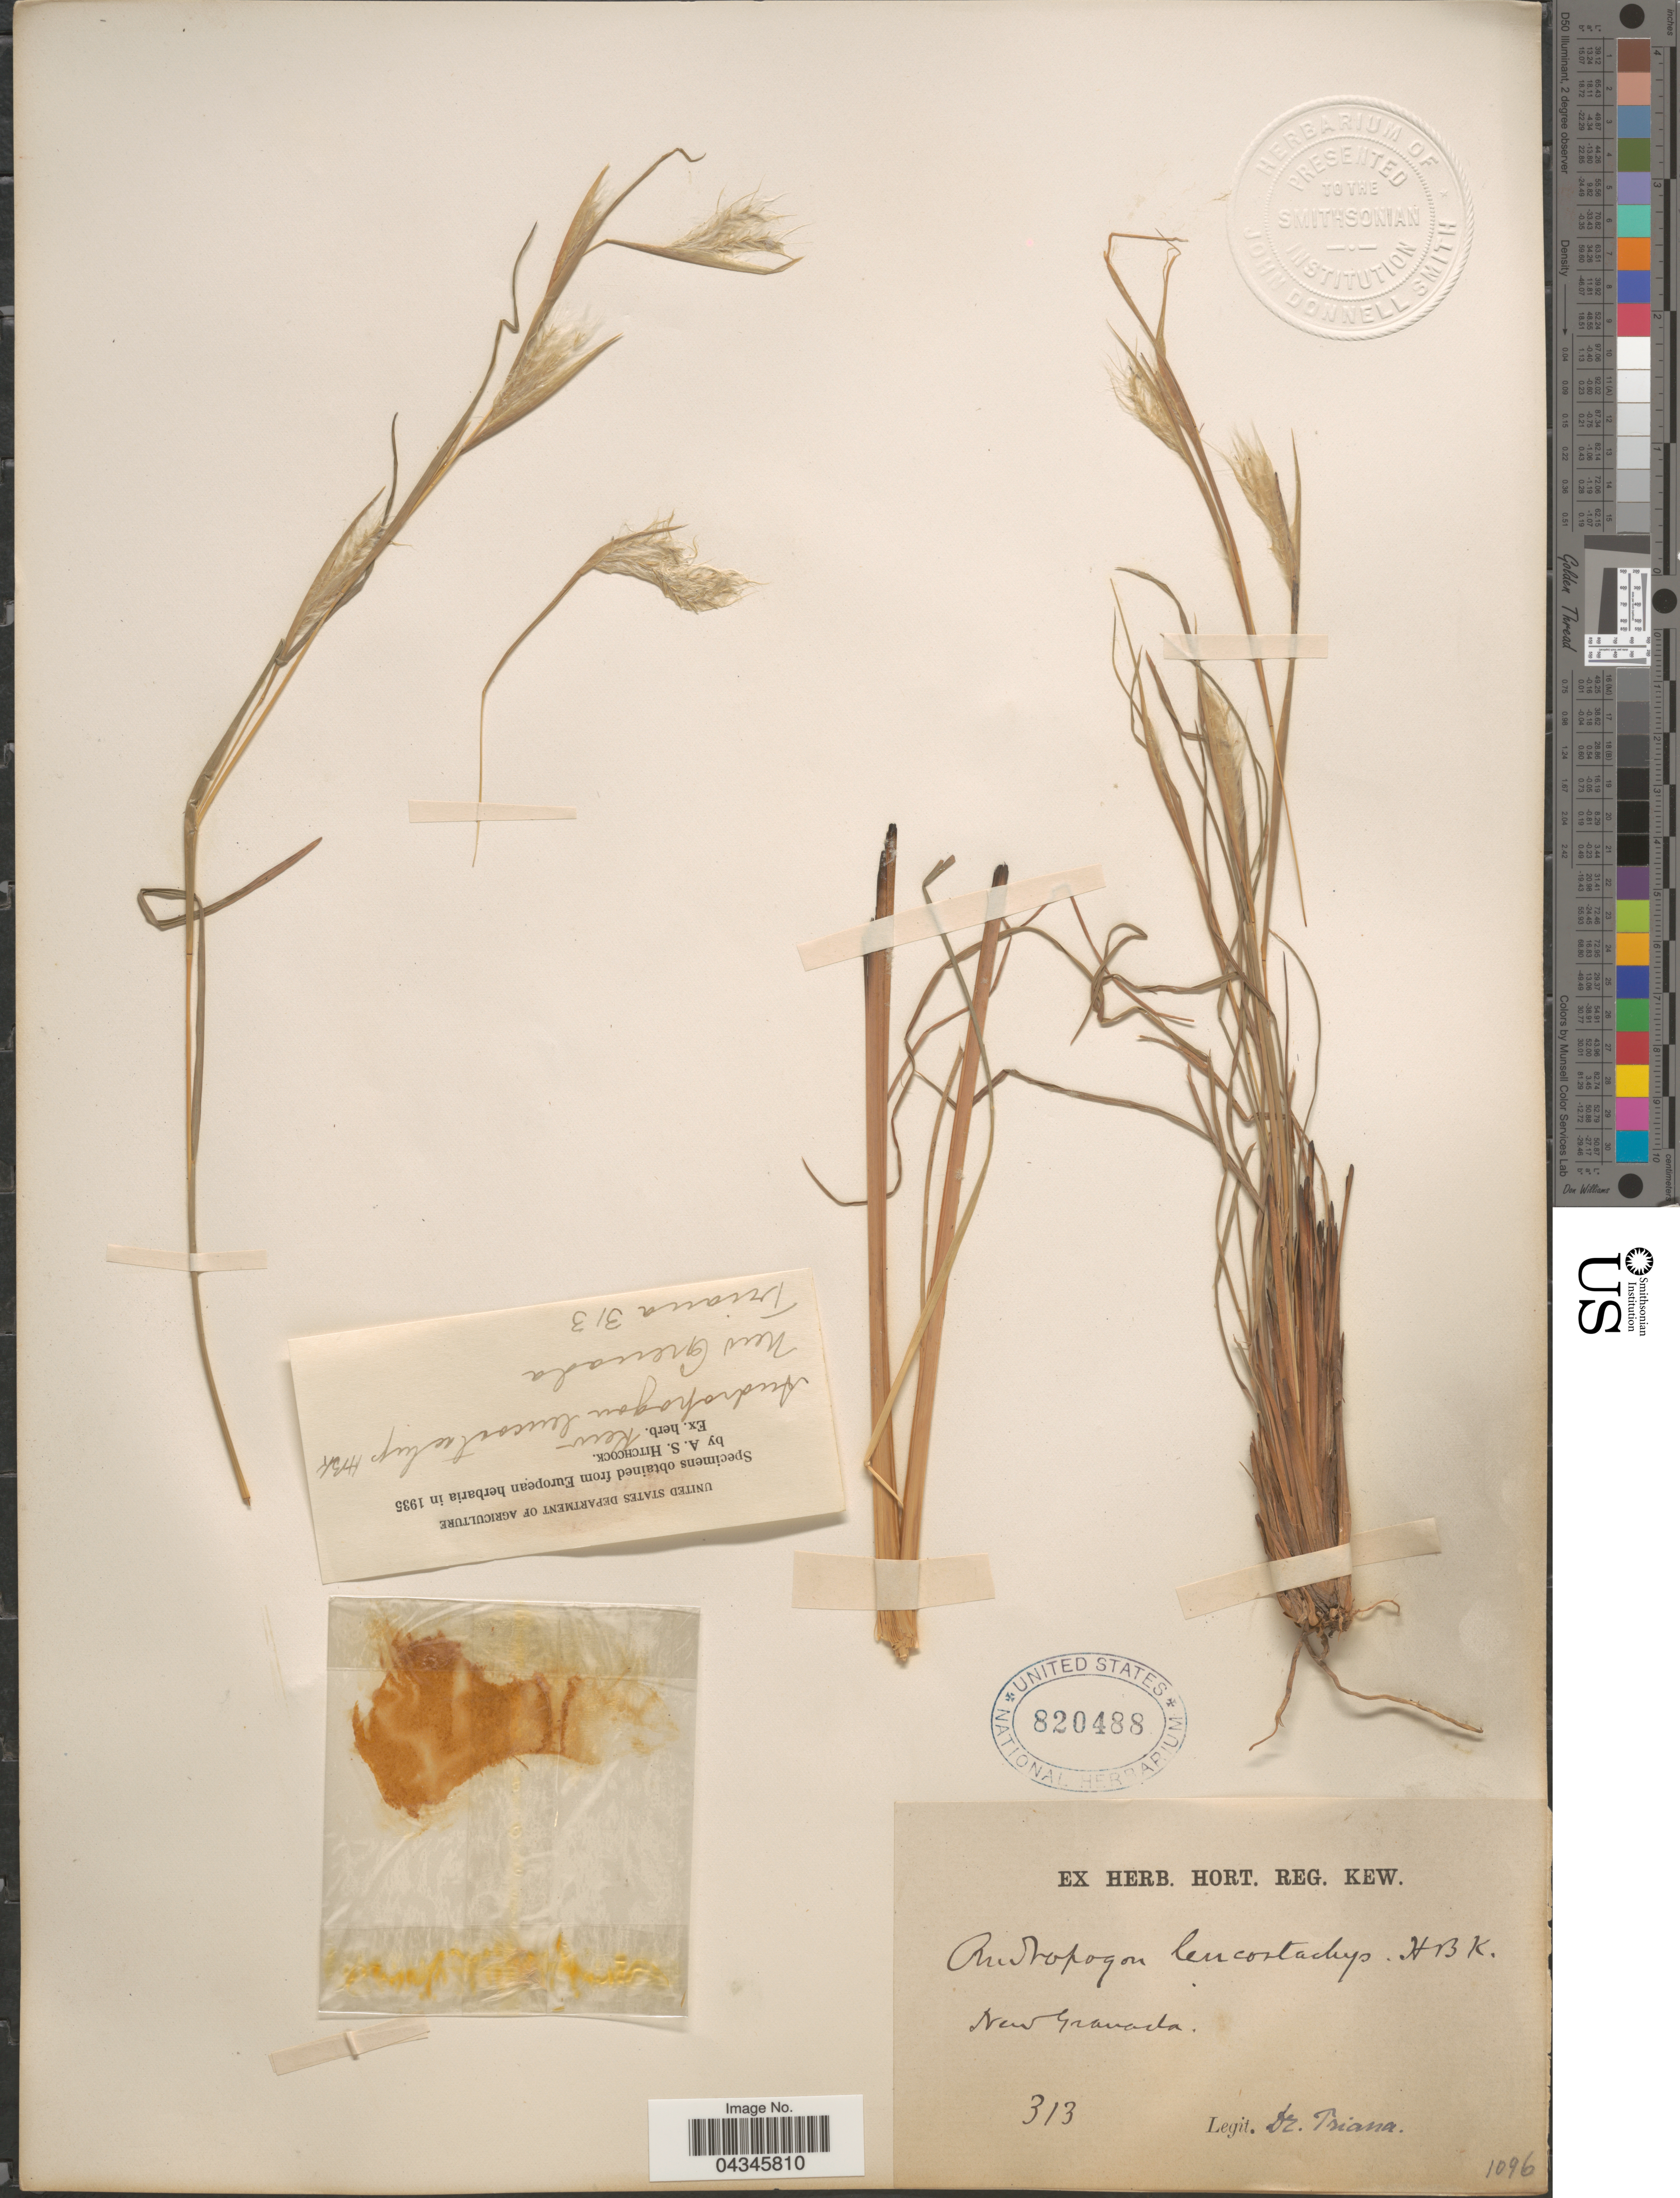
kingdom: Plantae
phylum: Tracheophyta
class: Liliopsida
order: Poales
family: Poaceae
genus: Andropogon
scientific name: Andropogon leucostachyus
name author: Kunth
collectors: Triana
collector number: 313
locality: New Granada.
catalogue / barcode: US 820488